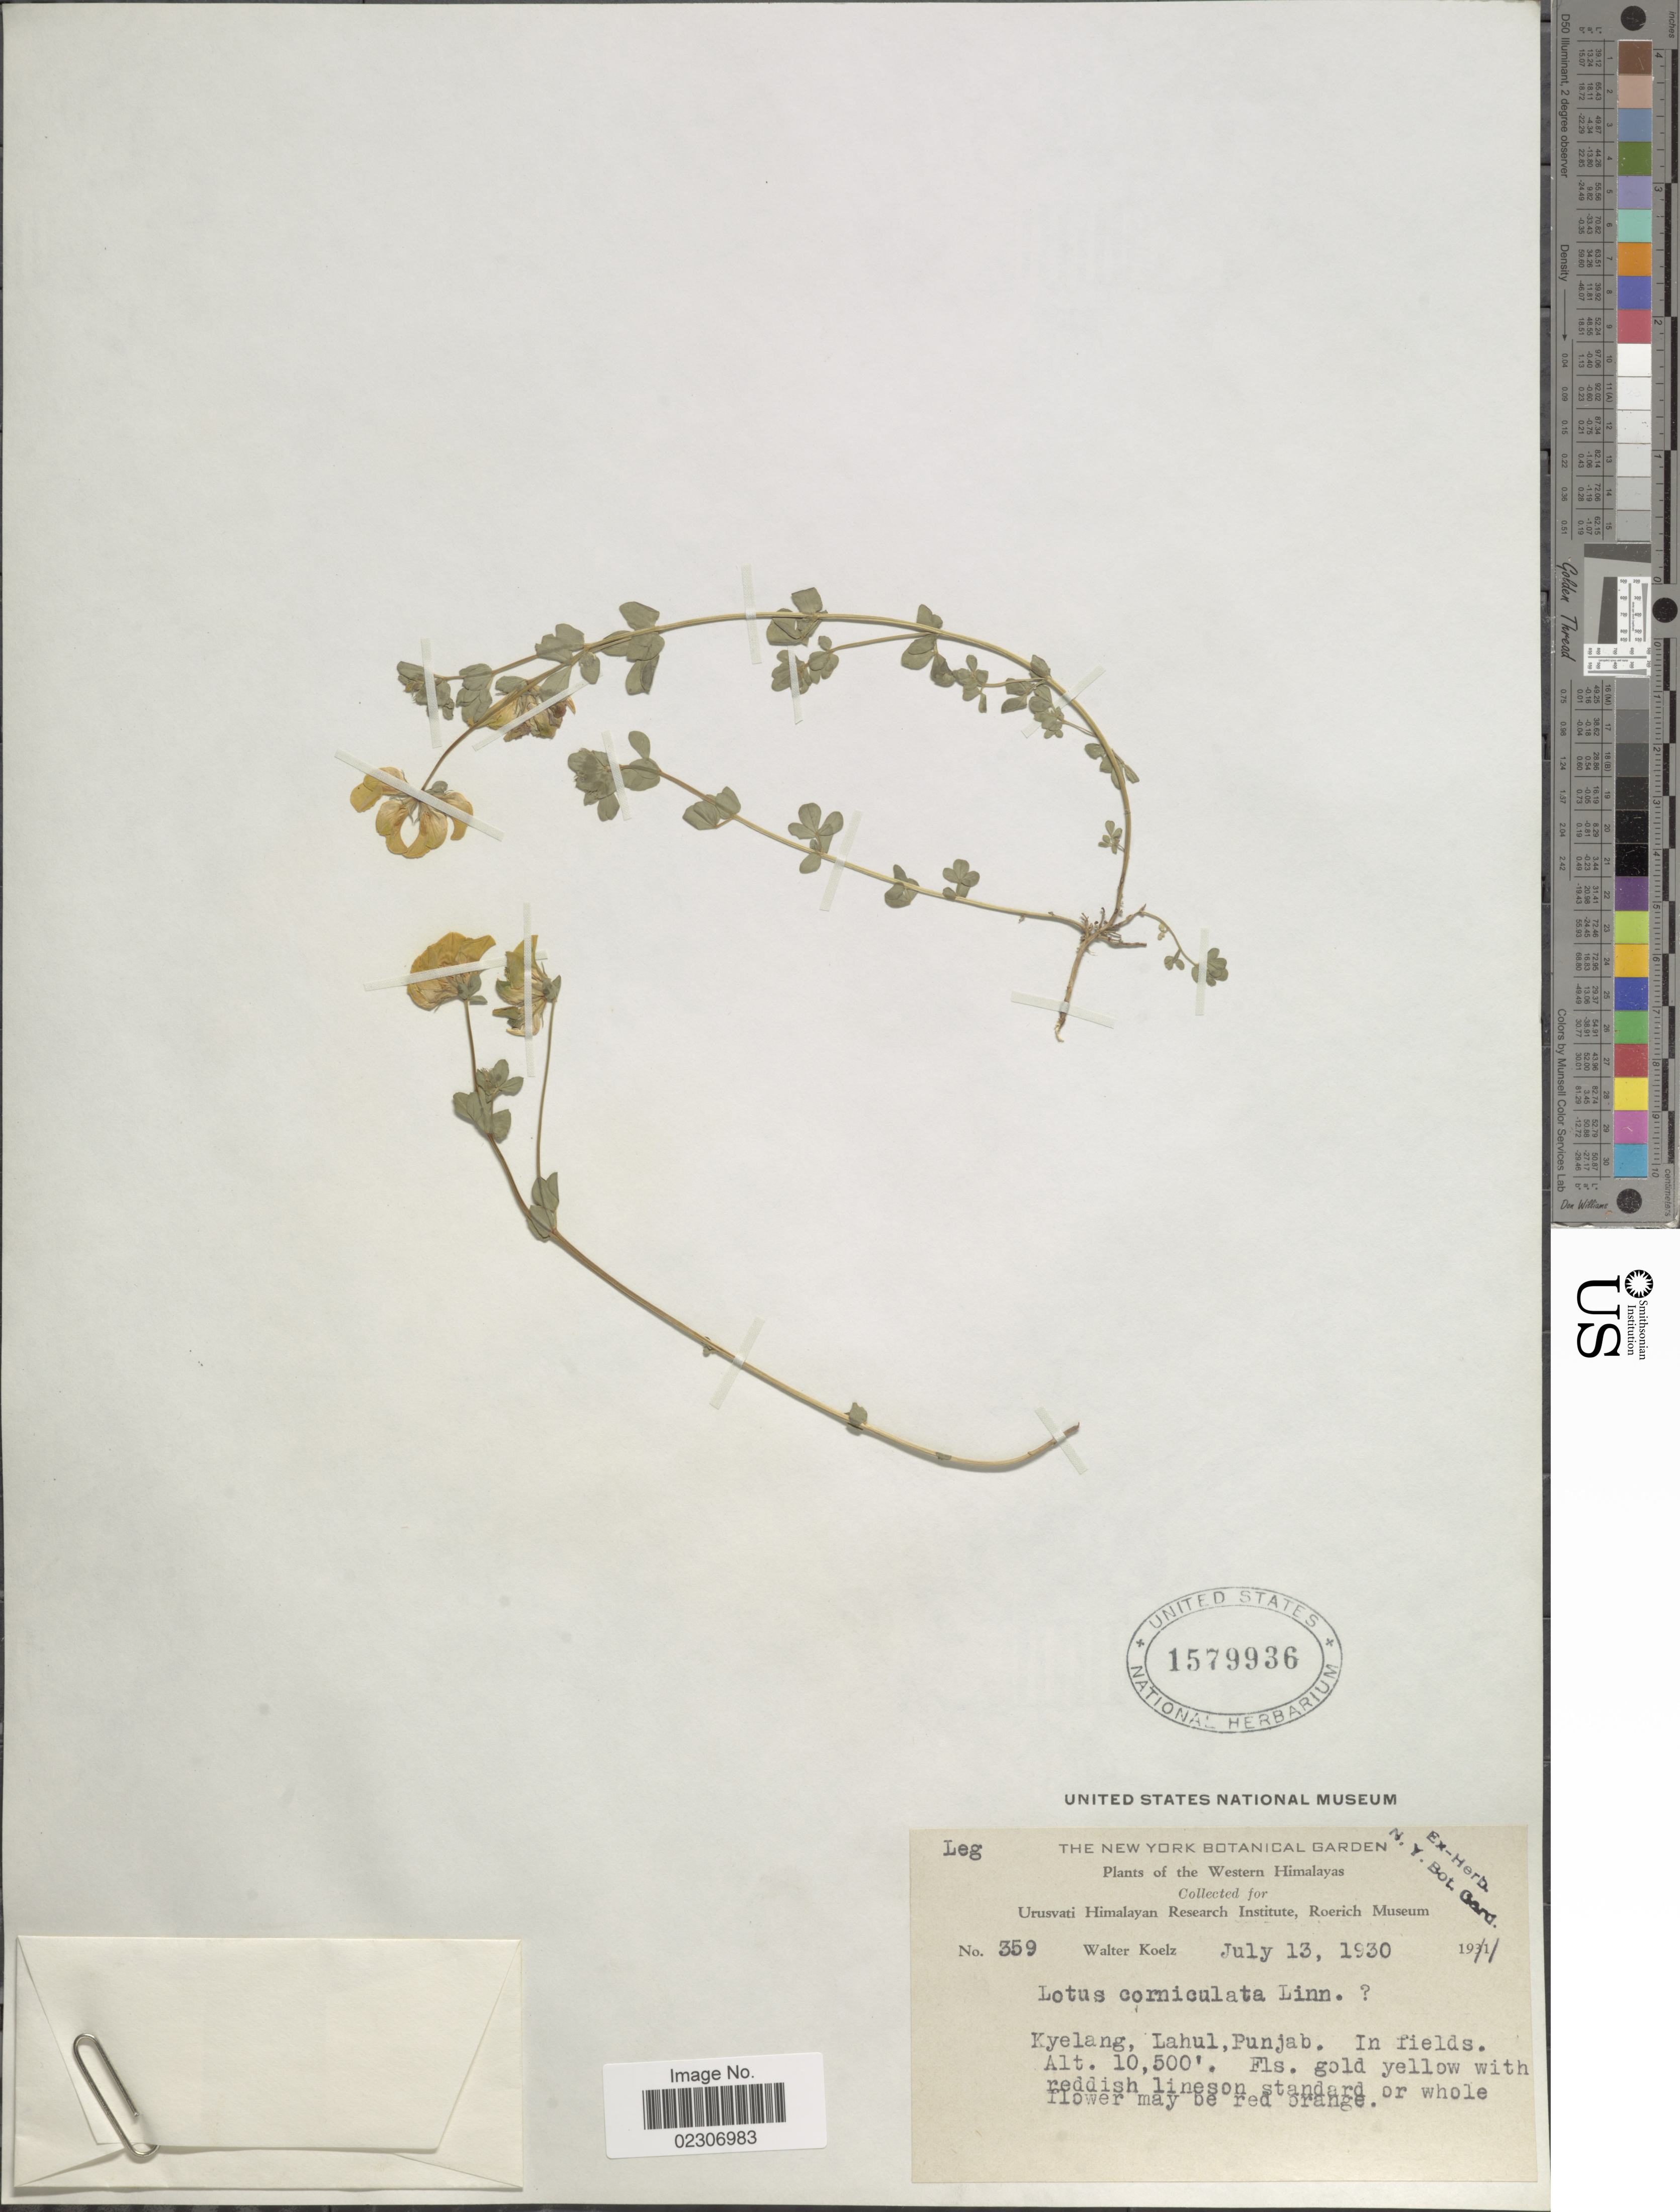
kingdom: Plantae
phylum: Tracheophyta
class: Magnoliopsida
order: Fabales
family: Fabaceae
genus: Lotus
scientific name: Lotus corniculatus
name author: L.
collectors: W. N. Koelz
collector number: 359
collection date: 1930-07-13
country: India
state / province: Punjab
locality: The Western Himalayas, Kyelanf, Lahul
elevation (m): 3200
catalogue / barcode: US 1579936